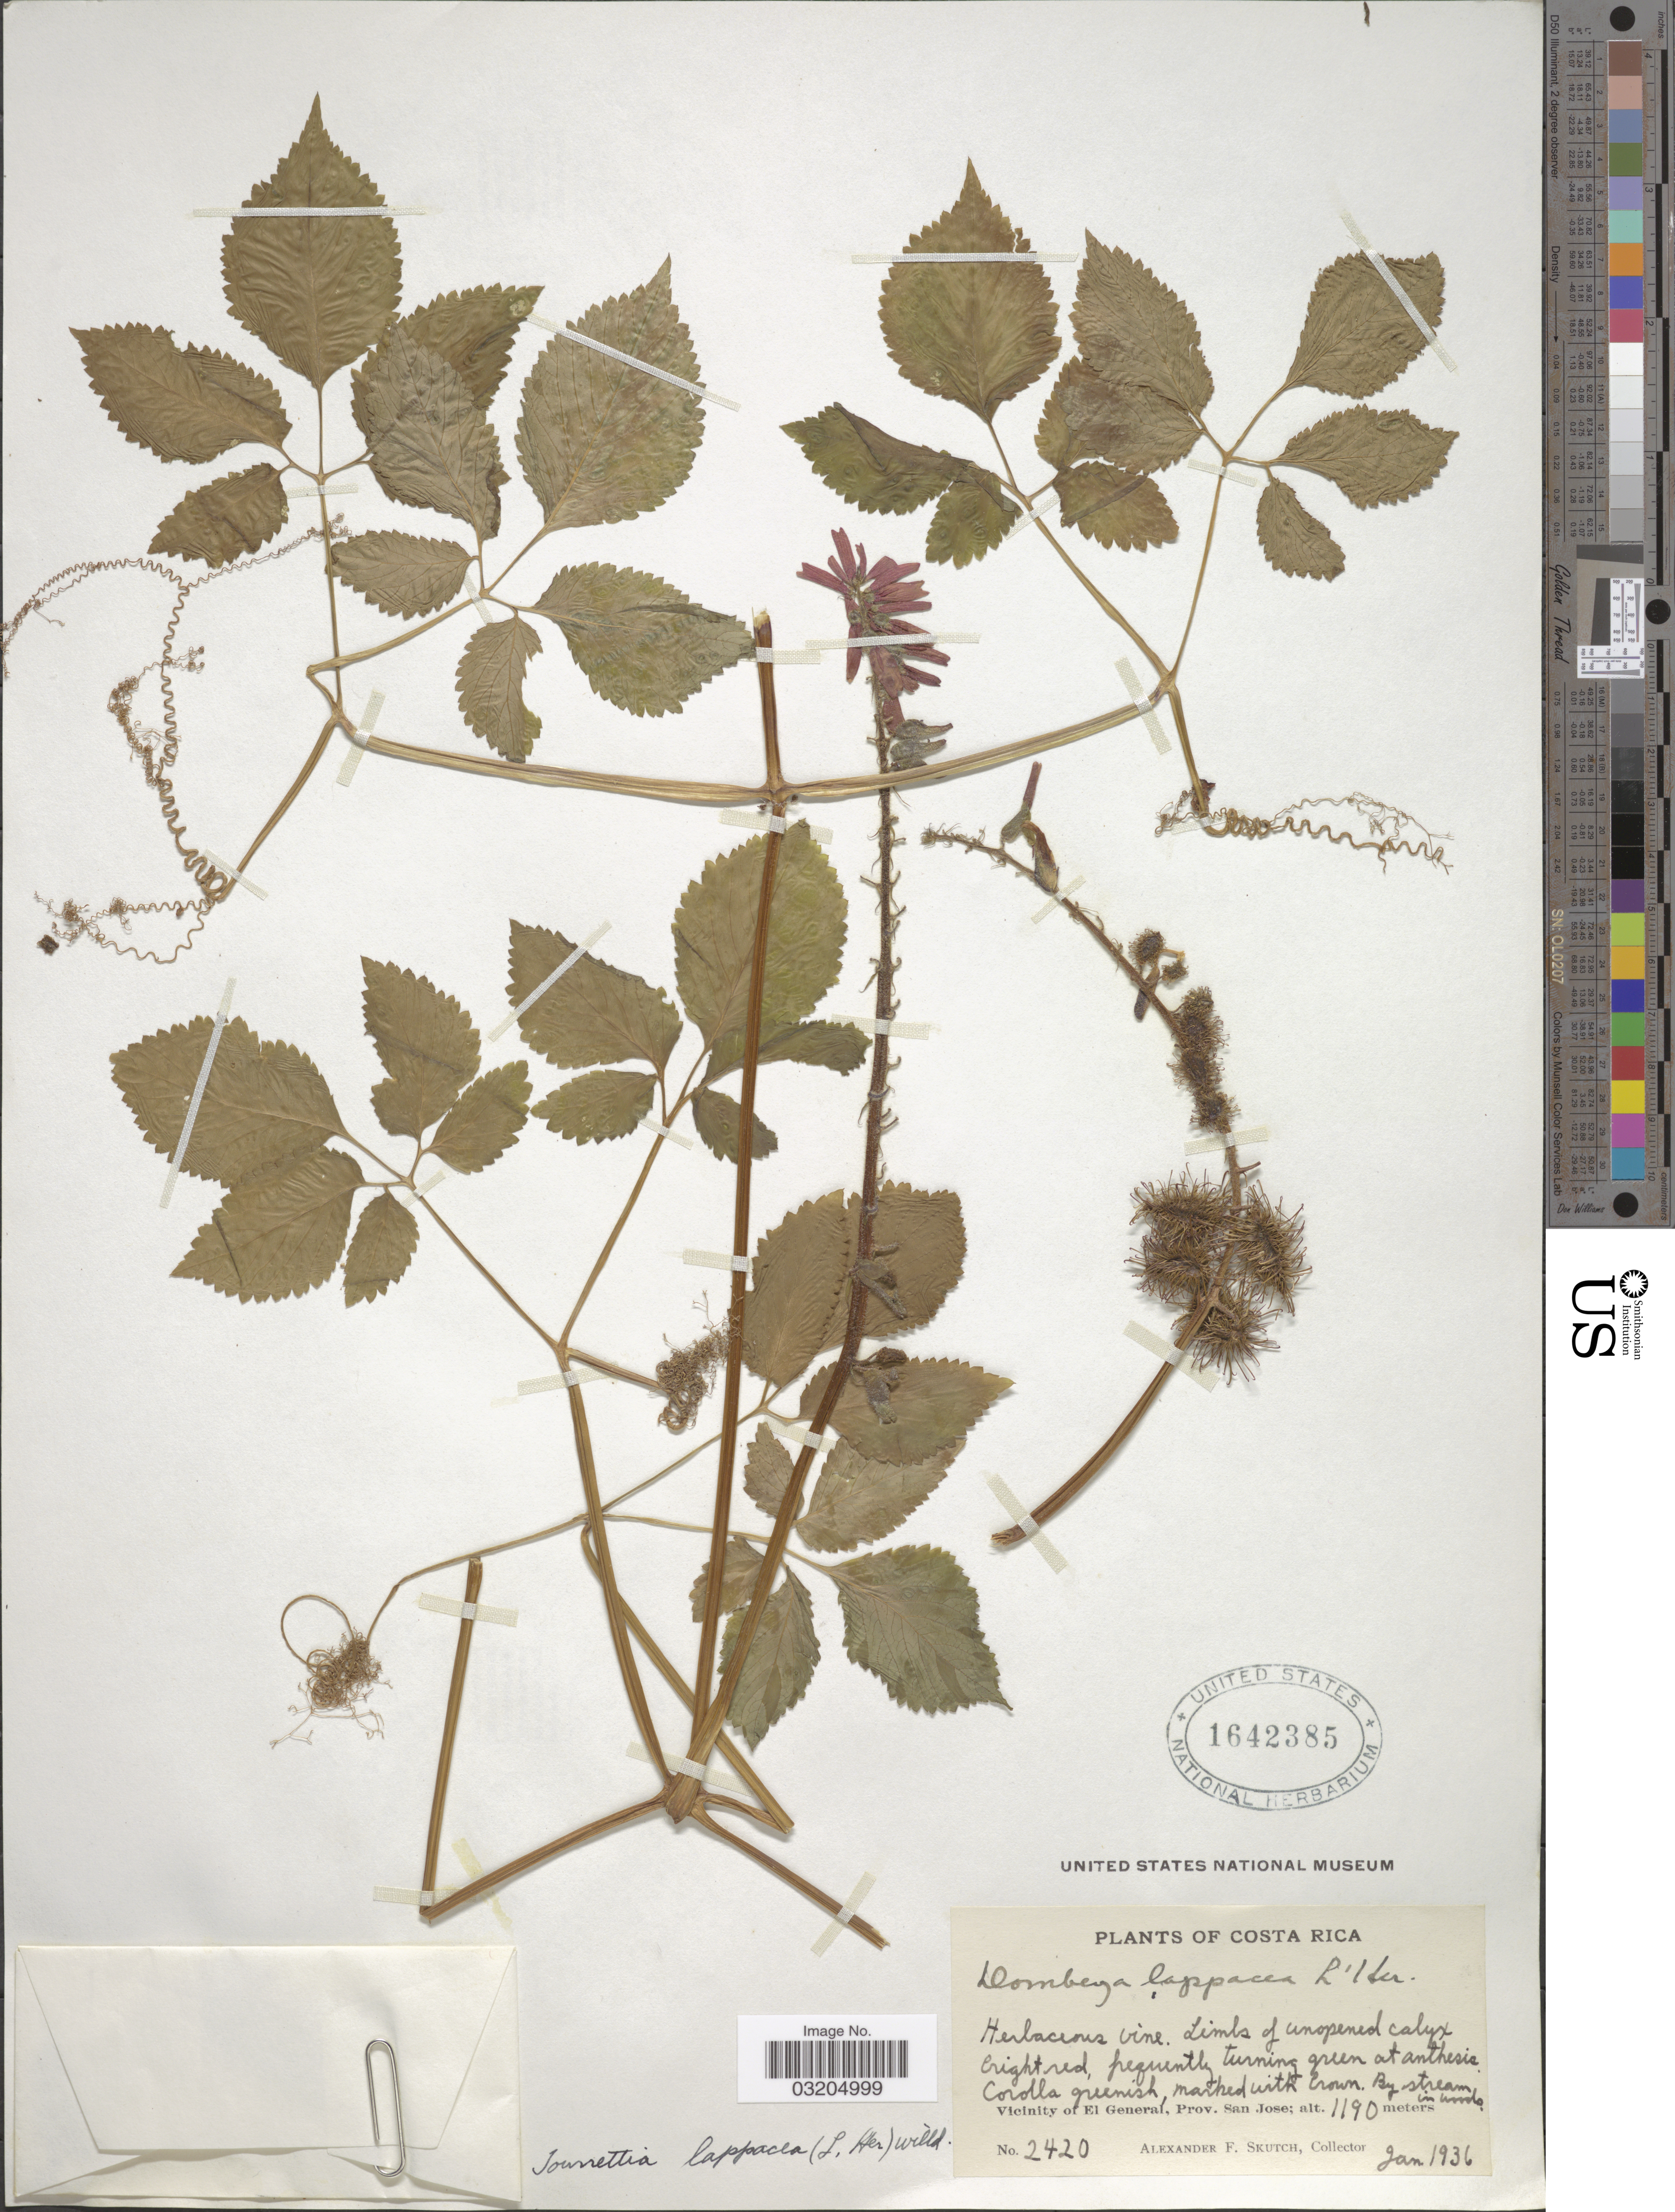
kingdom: Plantae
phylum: Tracheophyta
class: Magnoliopsida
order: Lamiales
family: Bignoniaceae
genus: Tourrettia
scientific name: Tourrettia lappacea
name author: (L'Hér.) Willd.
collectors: A. F. Skutch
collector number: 2420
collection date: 1936-01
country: Costa Rica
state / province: San José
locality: Vicinity of El General.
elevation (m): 1190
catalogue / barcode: US 1642385